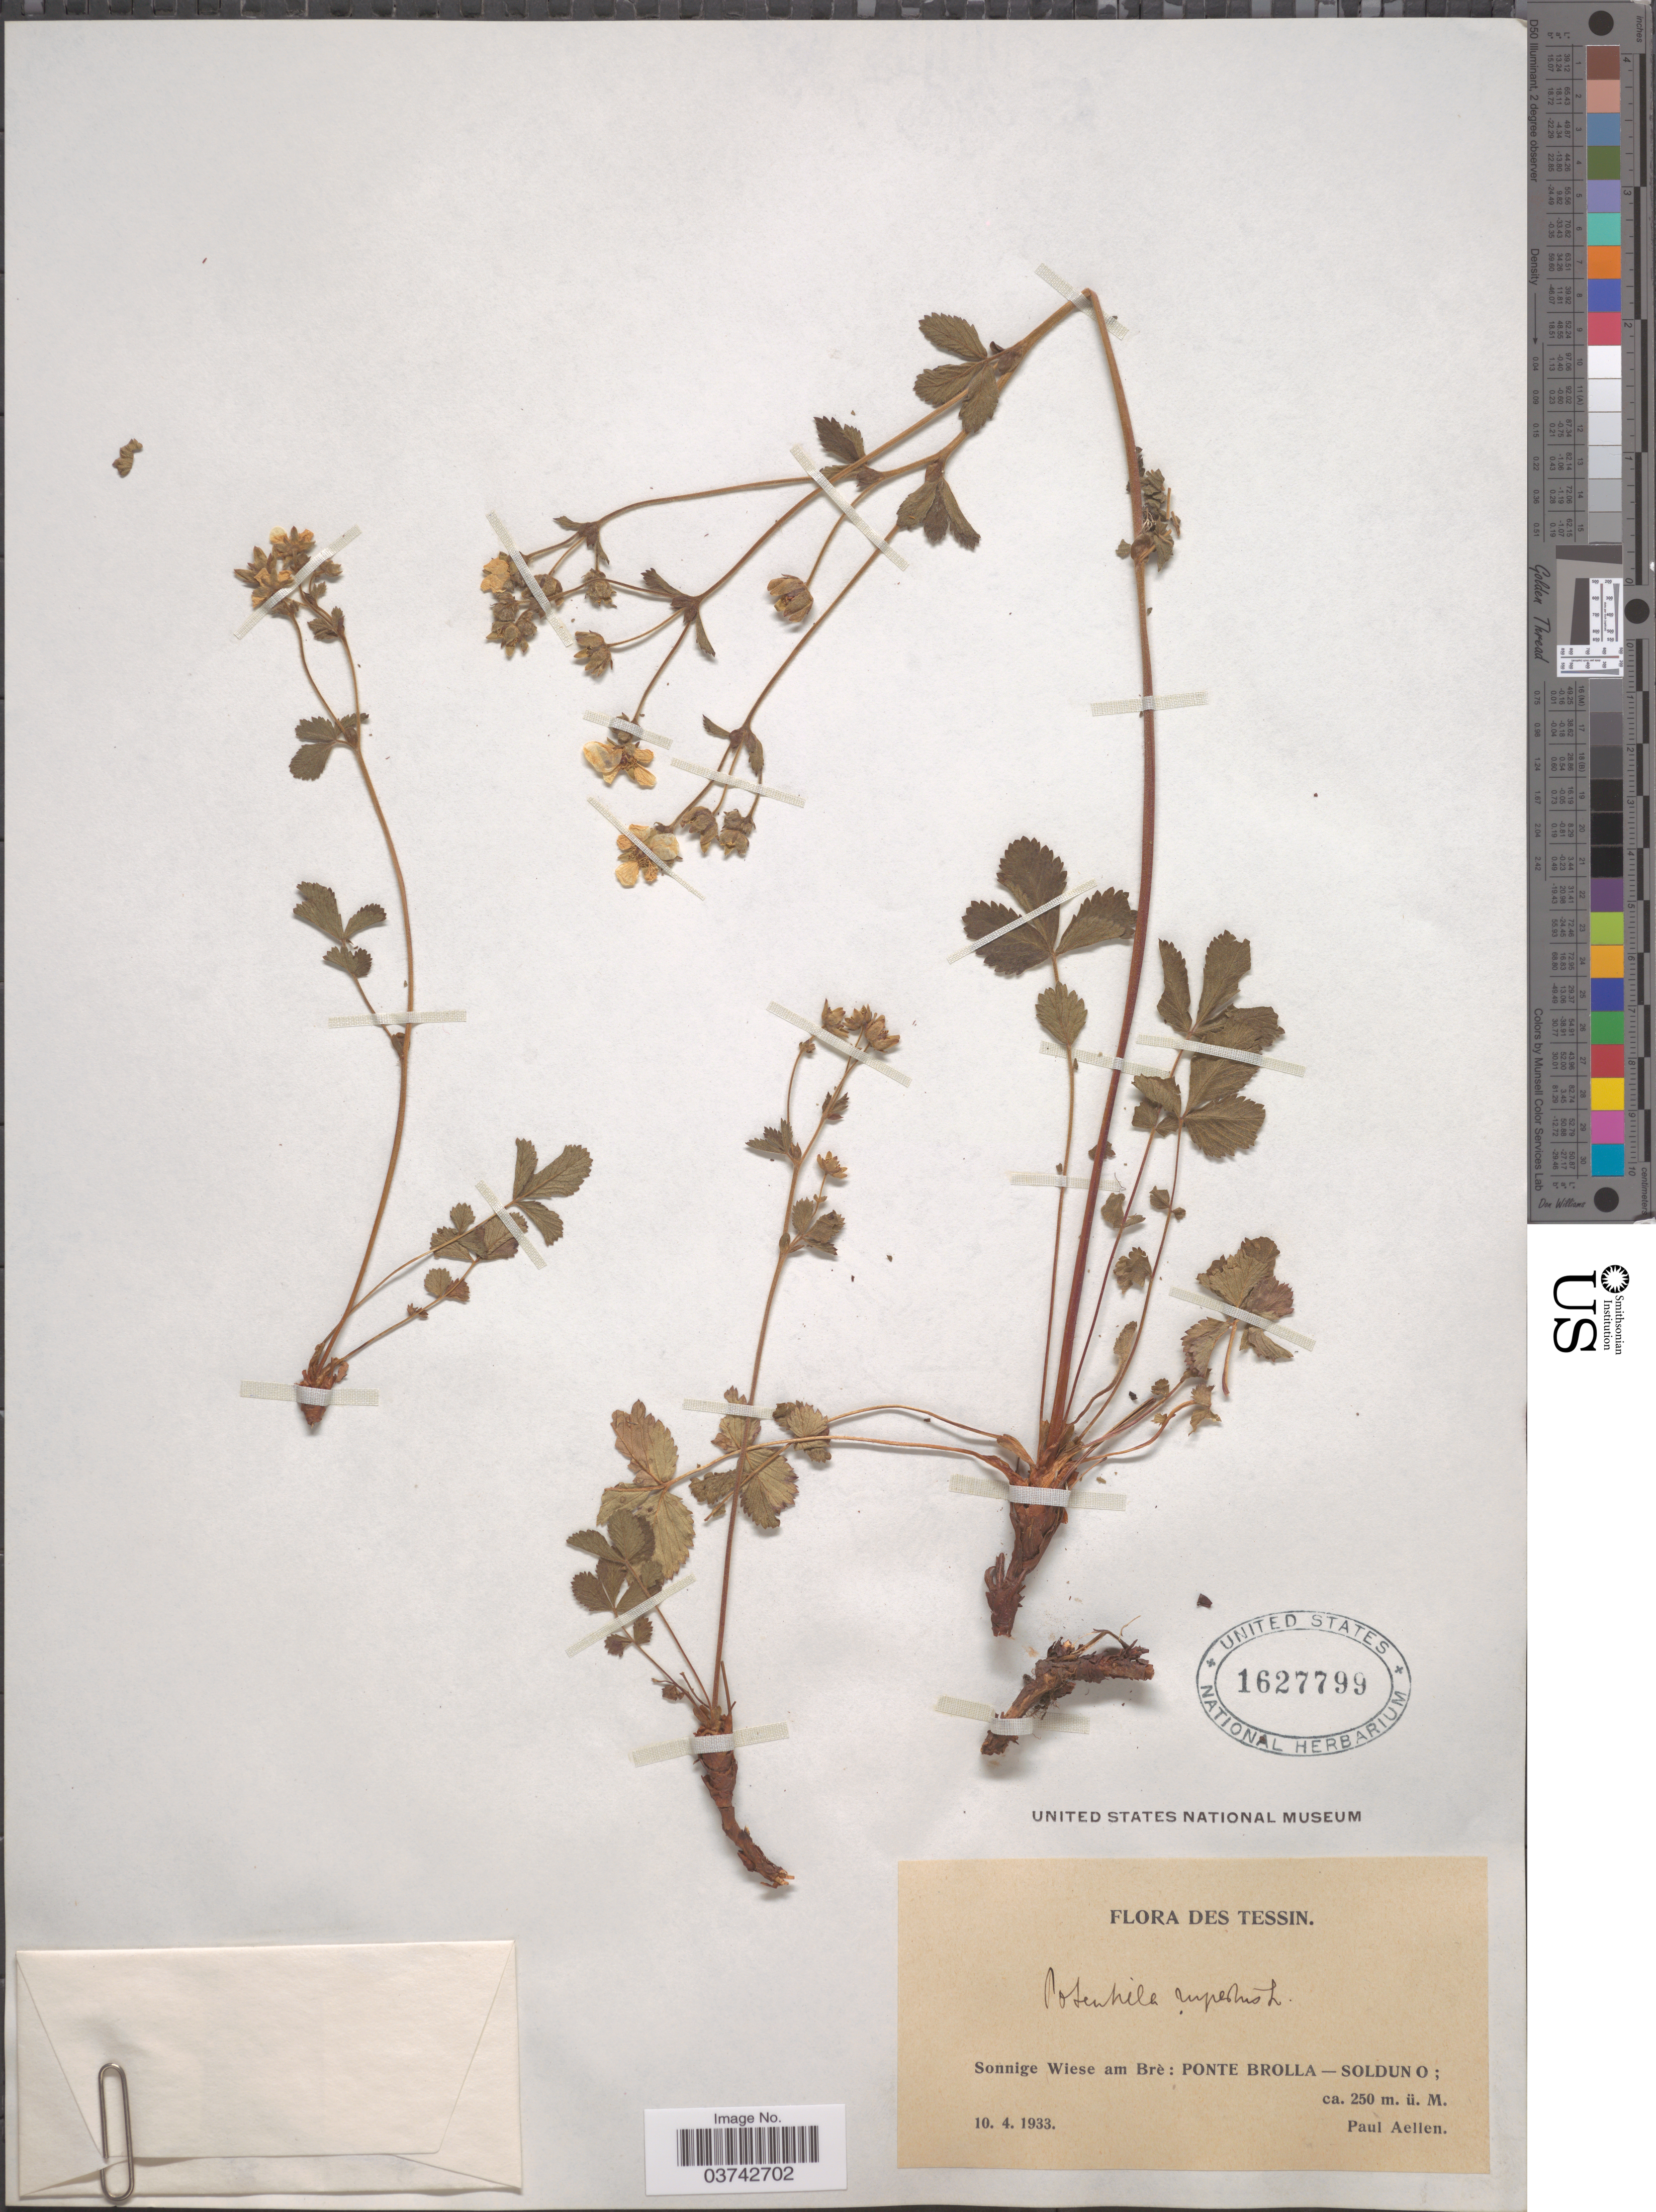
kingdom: Plantae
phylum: Tracheophyta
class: Magnoliopsida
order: Rosales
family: Rosaceae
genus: Drymocallis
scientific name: Drymocallis rupestris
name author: (L.) Soják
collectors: P. Aellen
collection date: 1933-04-10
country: Switzerland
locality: Tessin. Sonnige Wiese am Brè: Ponte Brolla - Solduno.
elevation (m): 250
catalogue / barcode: US 1627799